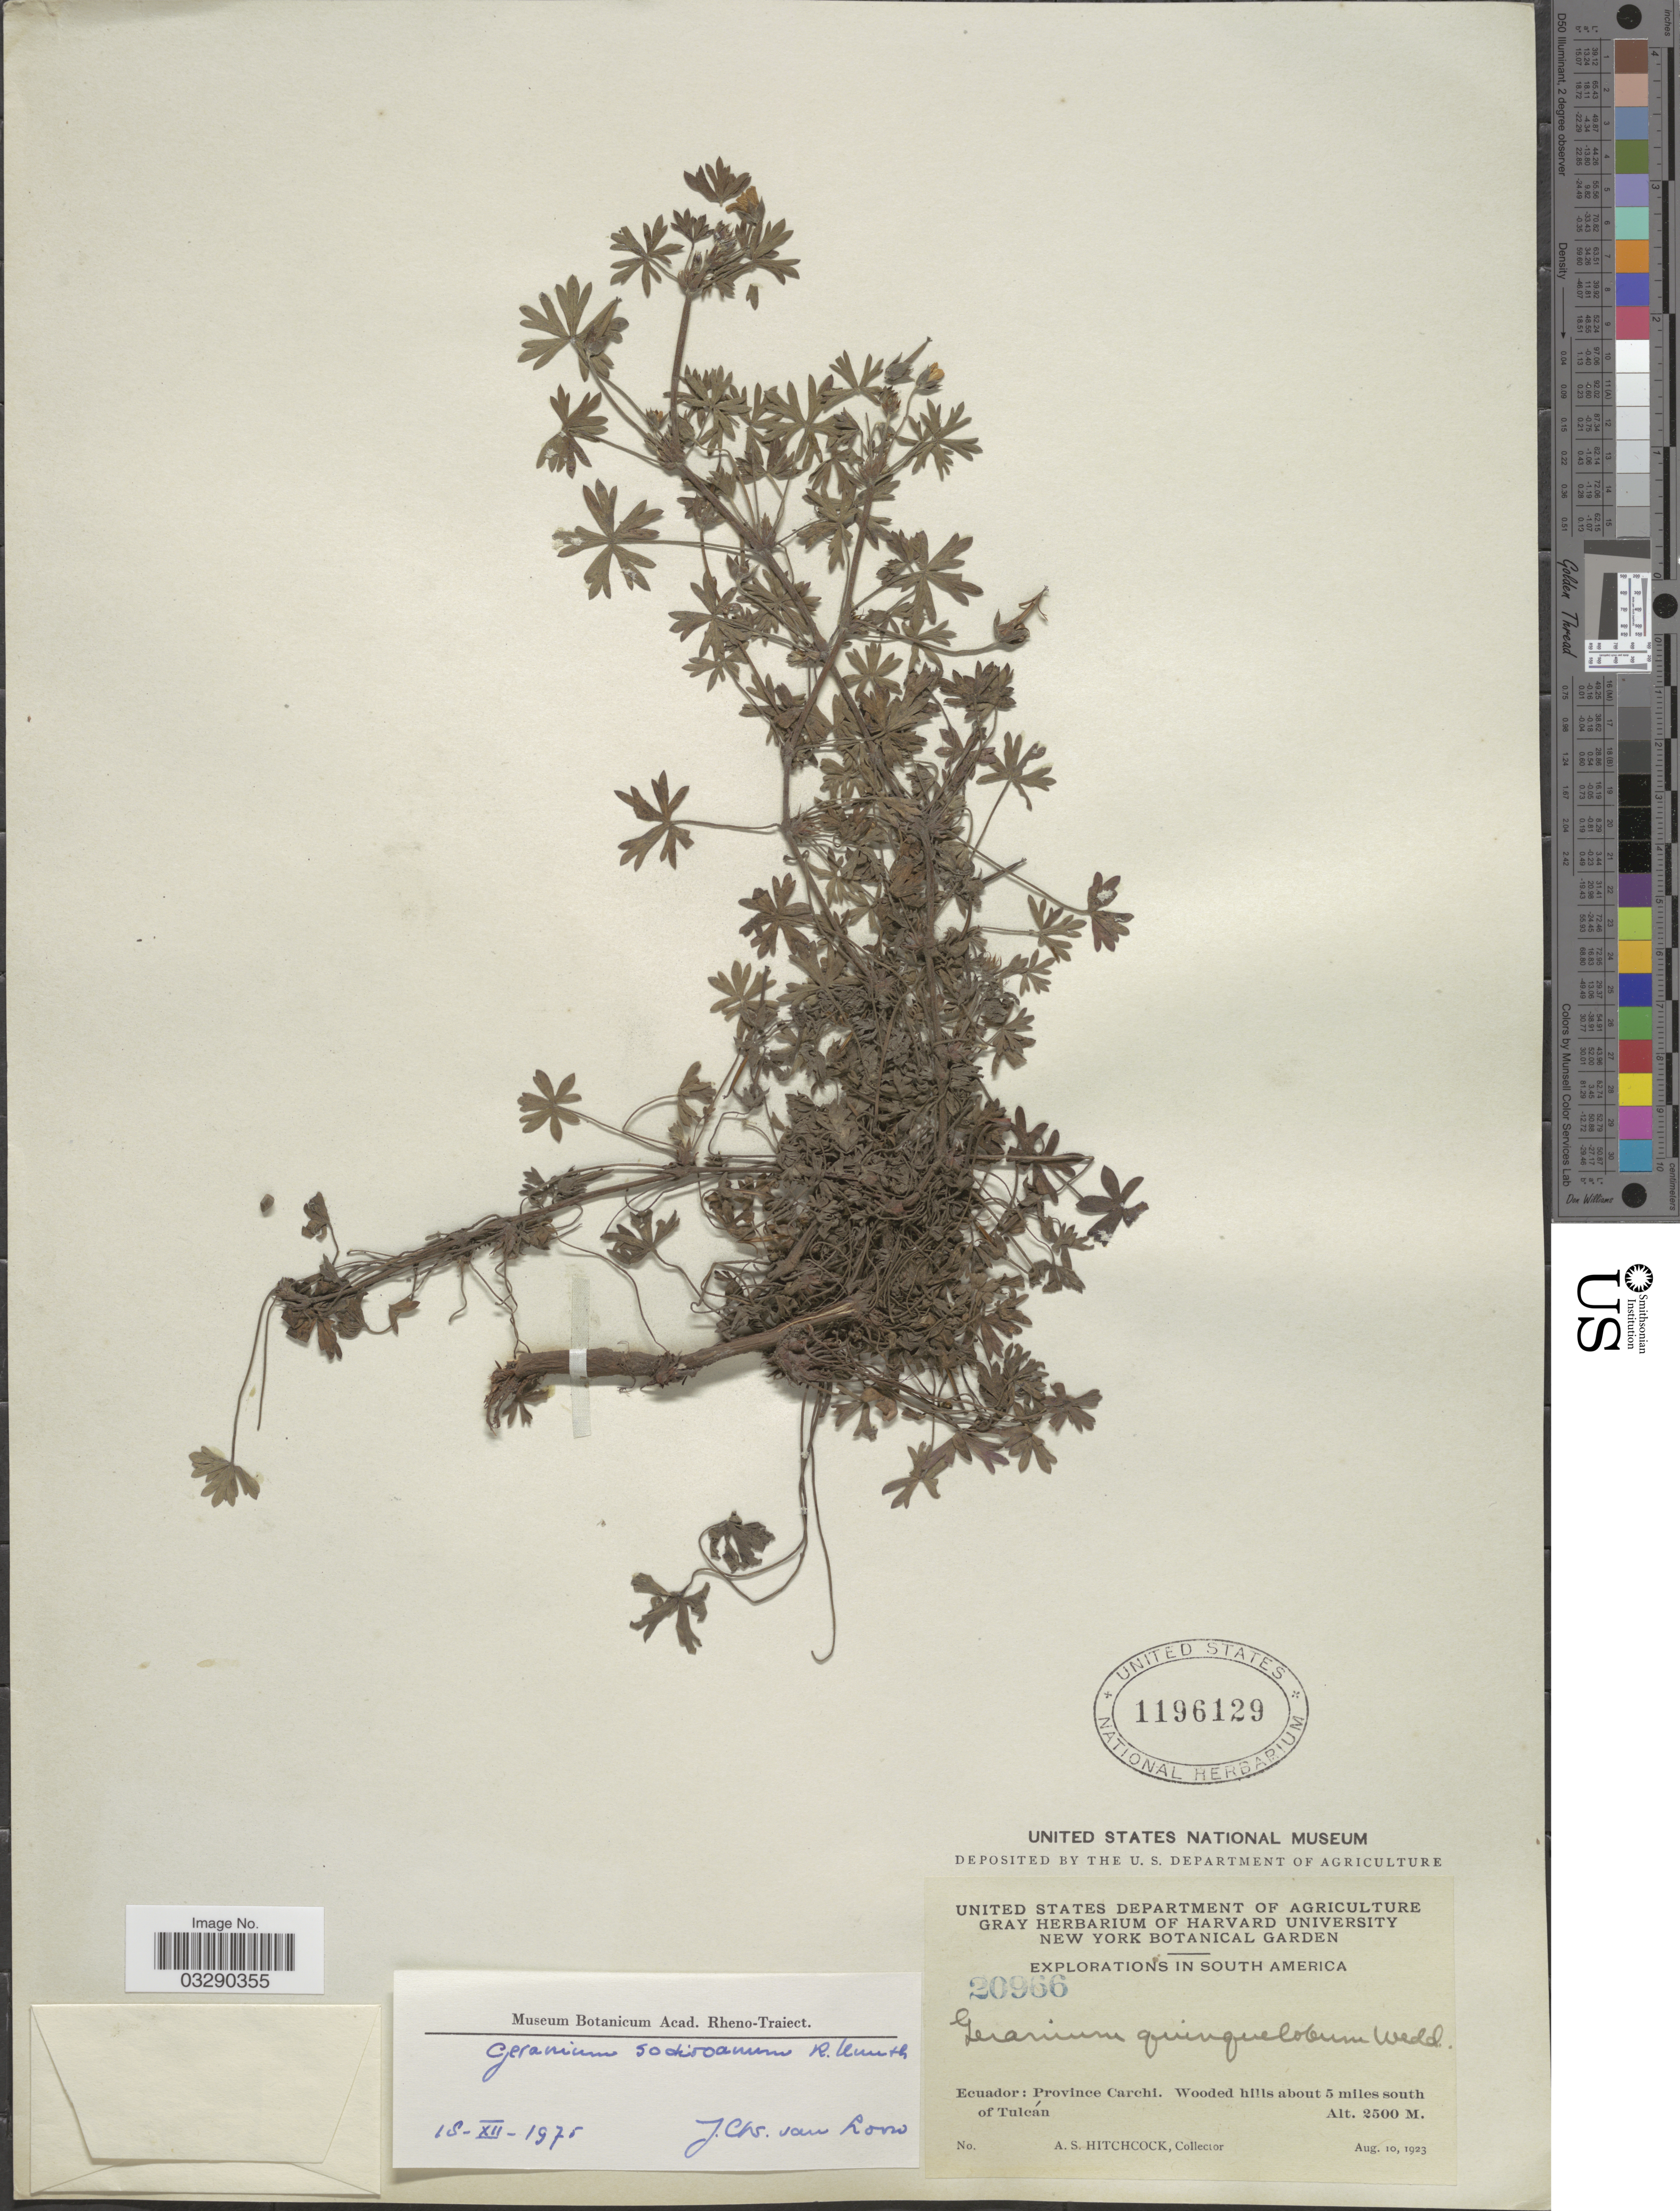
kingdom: Plantae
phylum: Tracheophyta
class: Magnoliopsida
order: Geraniales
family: Geraniaceae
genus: Geranium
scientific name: Geranium sodiroanum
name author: R. Knuth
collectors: A. S. Hitchcock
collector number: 20966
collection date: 1923-08-10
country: Ecuador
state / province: Carchi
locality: Wooded hills about 5 miles south of Tulcán.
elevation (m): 2500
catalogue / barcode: US 1196129